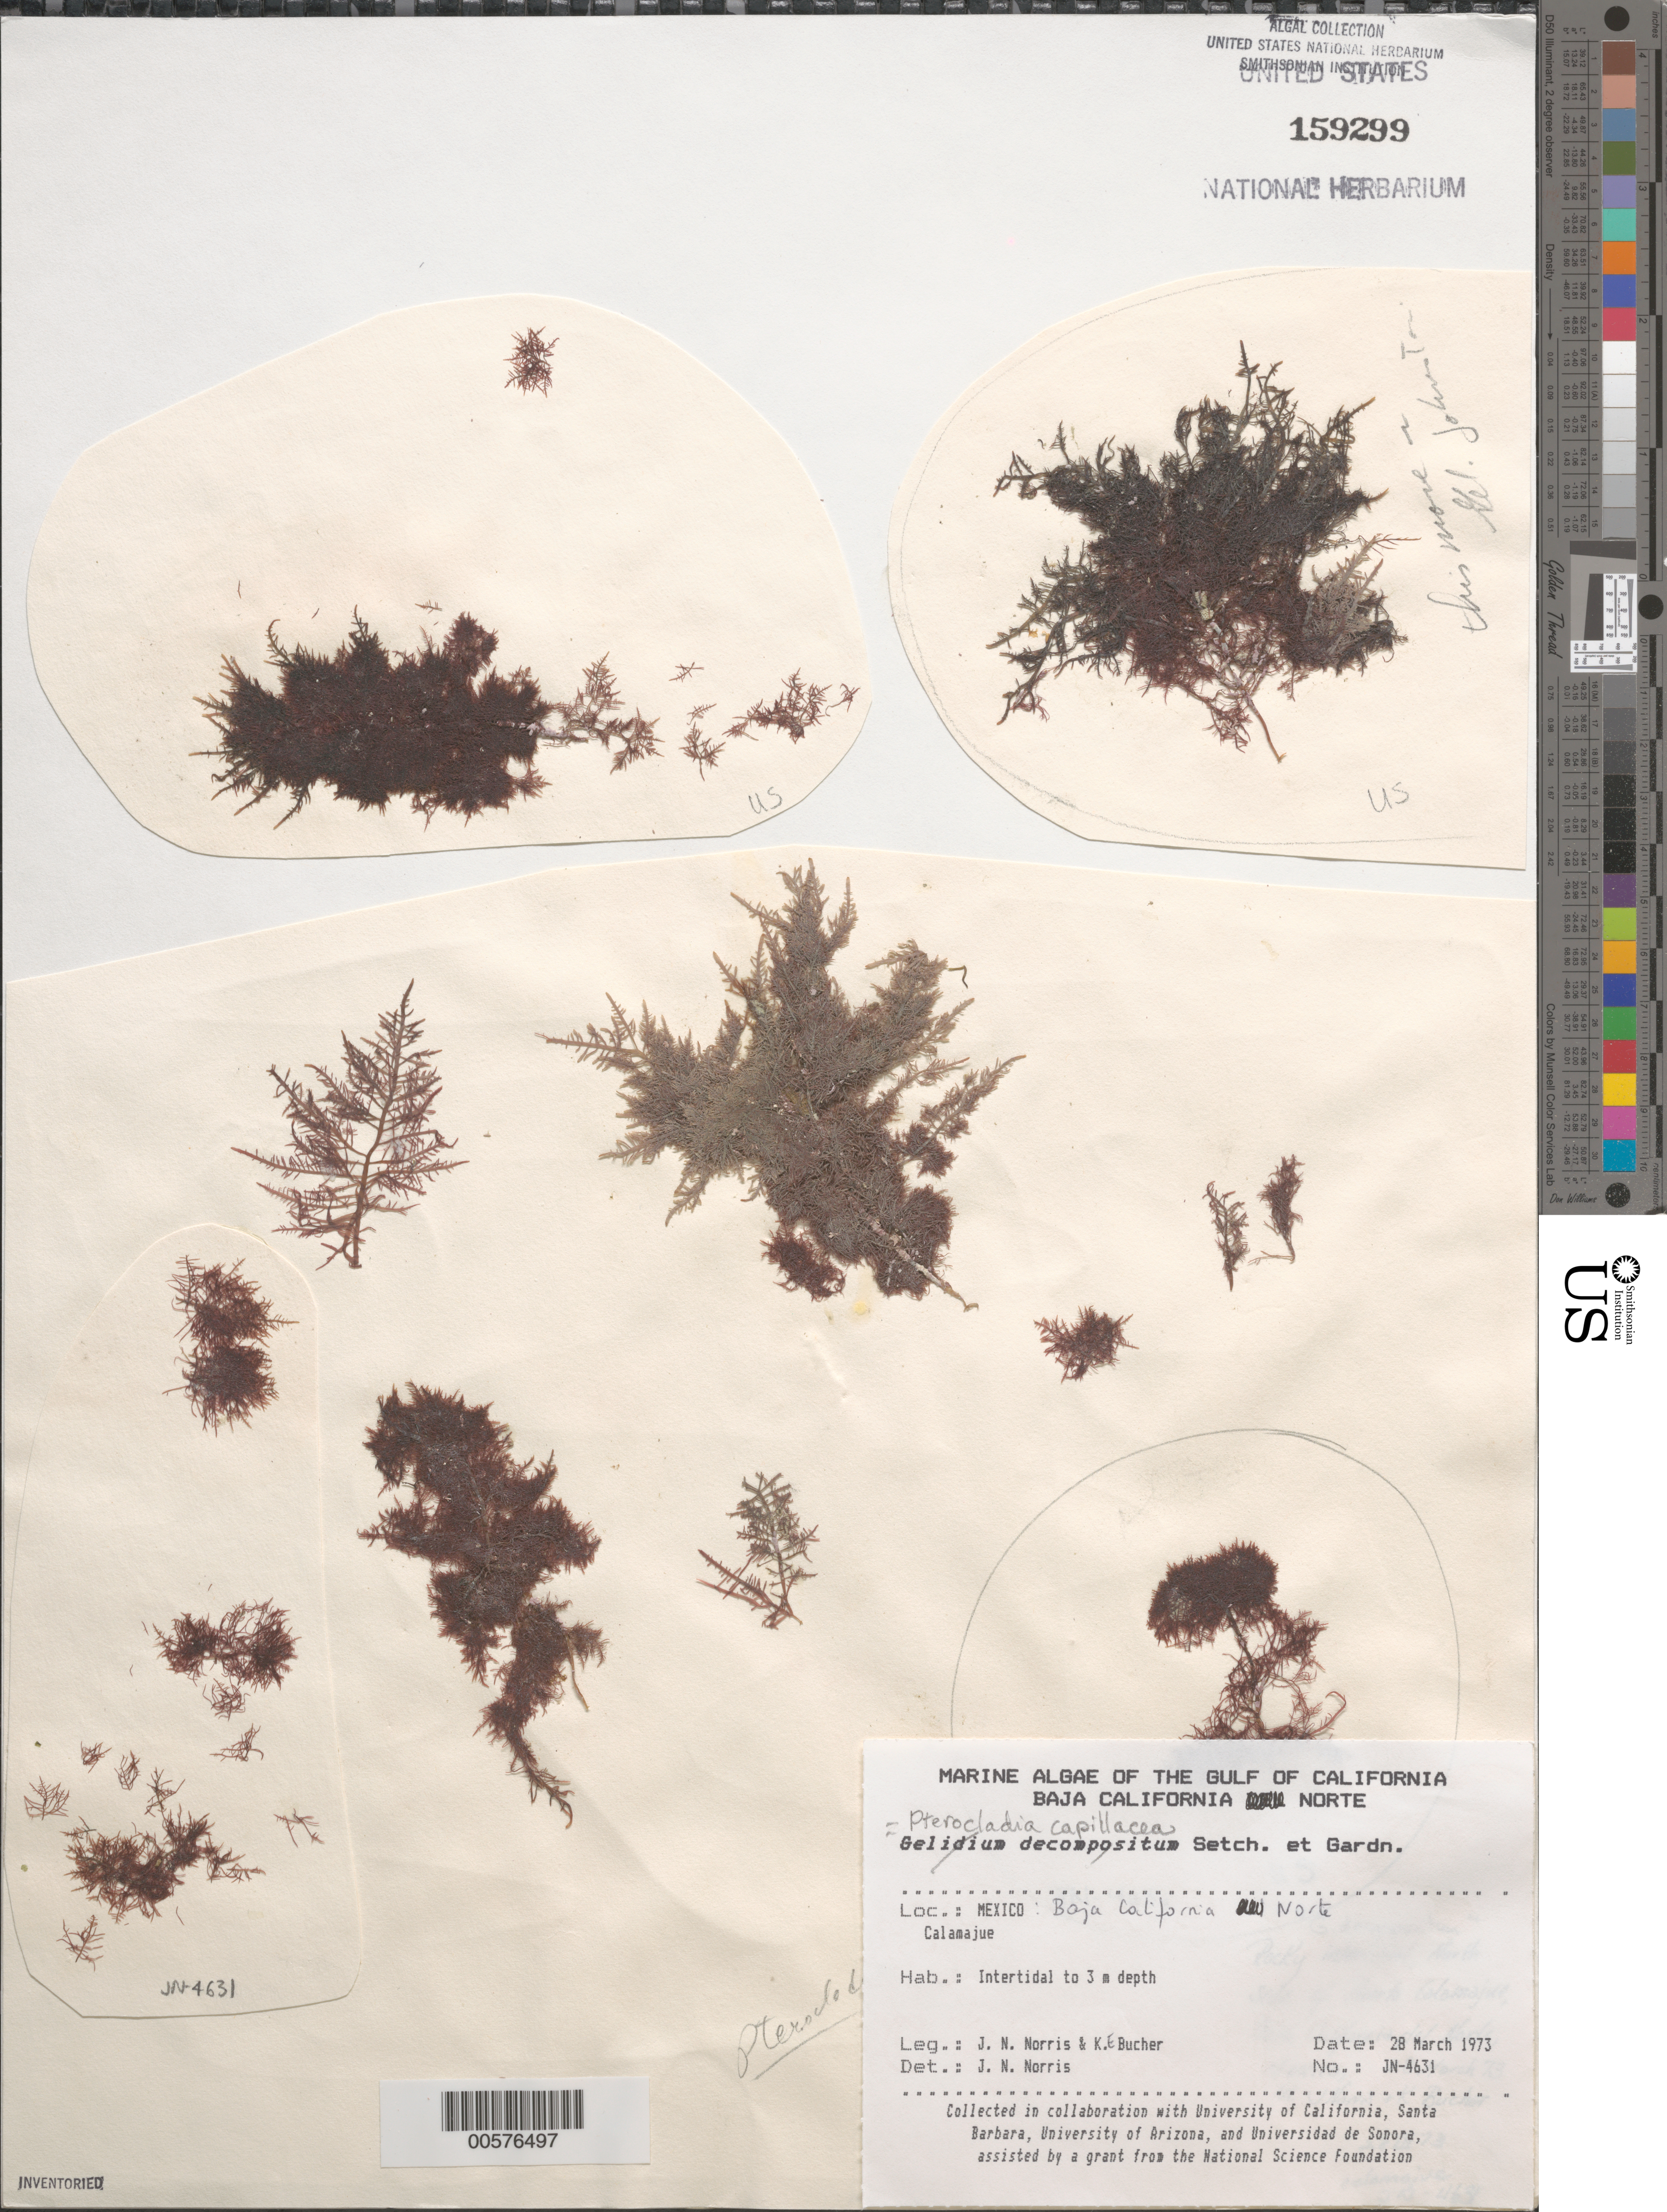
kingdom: Plantae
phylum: Rhodophyta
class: Florideophyceae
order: Gelidiales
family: Pterocladiaceae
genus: Pterocladiella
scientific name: Pterocladiella capillacea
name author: (S.G. Gmel.) Santelices & Hommers.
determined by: Algae name updating Project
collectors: J. N. Norris & K. E. Bucher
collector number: JN-4631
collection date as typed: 28 Mar 1973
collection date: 1973-03-28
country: Mexico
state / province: Baja California Norte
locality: Calamajue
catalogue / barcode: US 159299